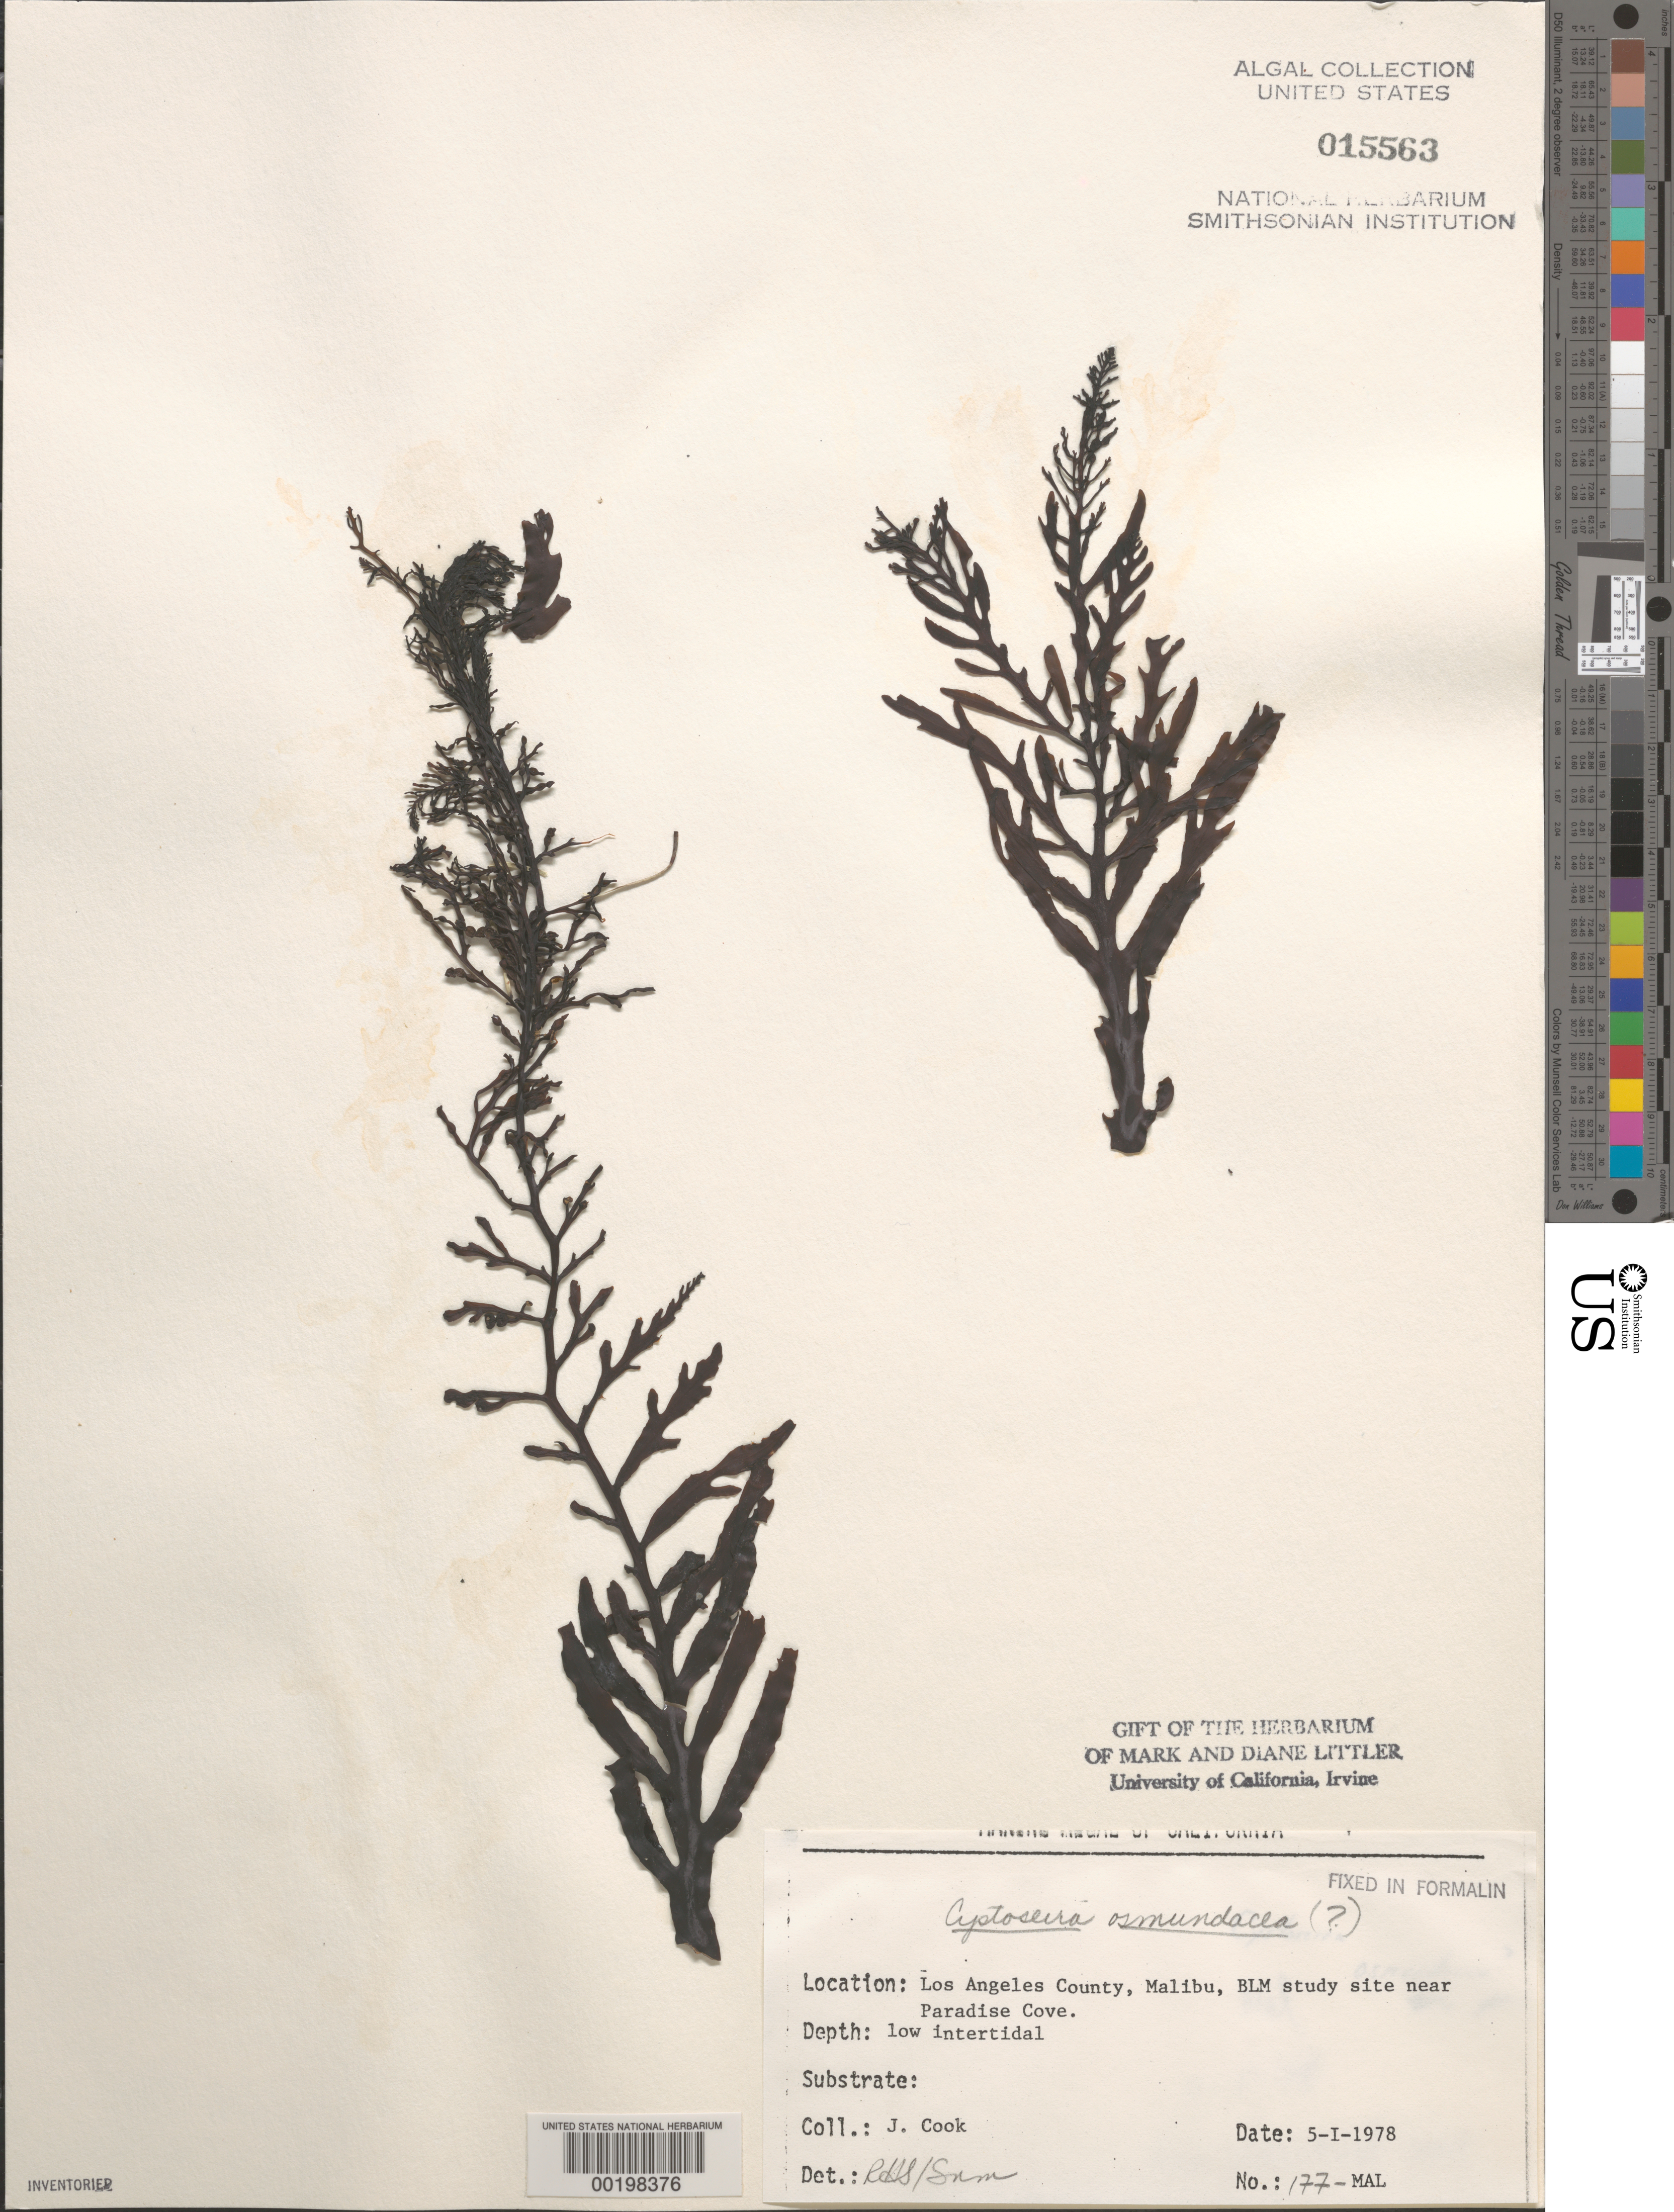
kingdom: Chromista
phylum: Ochrophyta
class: Phaeophyceae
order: Fucales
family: Sargassaceae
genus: Cystoseira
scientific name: Cystoseira osmundacea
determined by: Sims, Robert H.; Murray, S. N.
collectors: J. Cook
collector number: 177-mal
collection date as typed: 05 Jan 1978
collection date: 1978-01-05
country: United States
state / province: California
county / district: Los Angeles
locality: Malibu, near Paradise Cove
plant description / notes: BLM-SOCALBIGHT Rocky Intertidal Survey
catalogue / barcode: US 15563